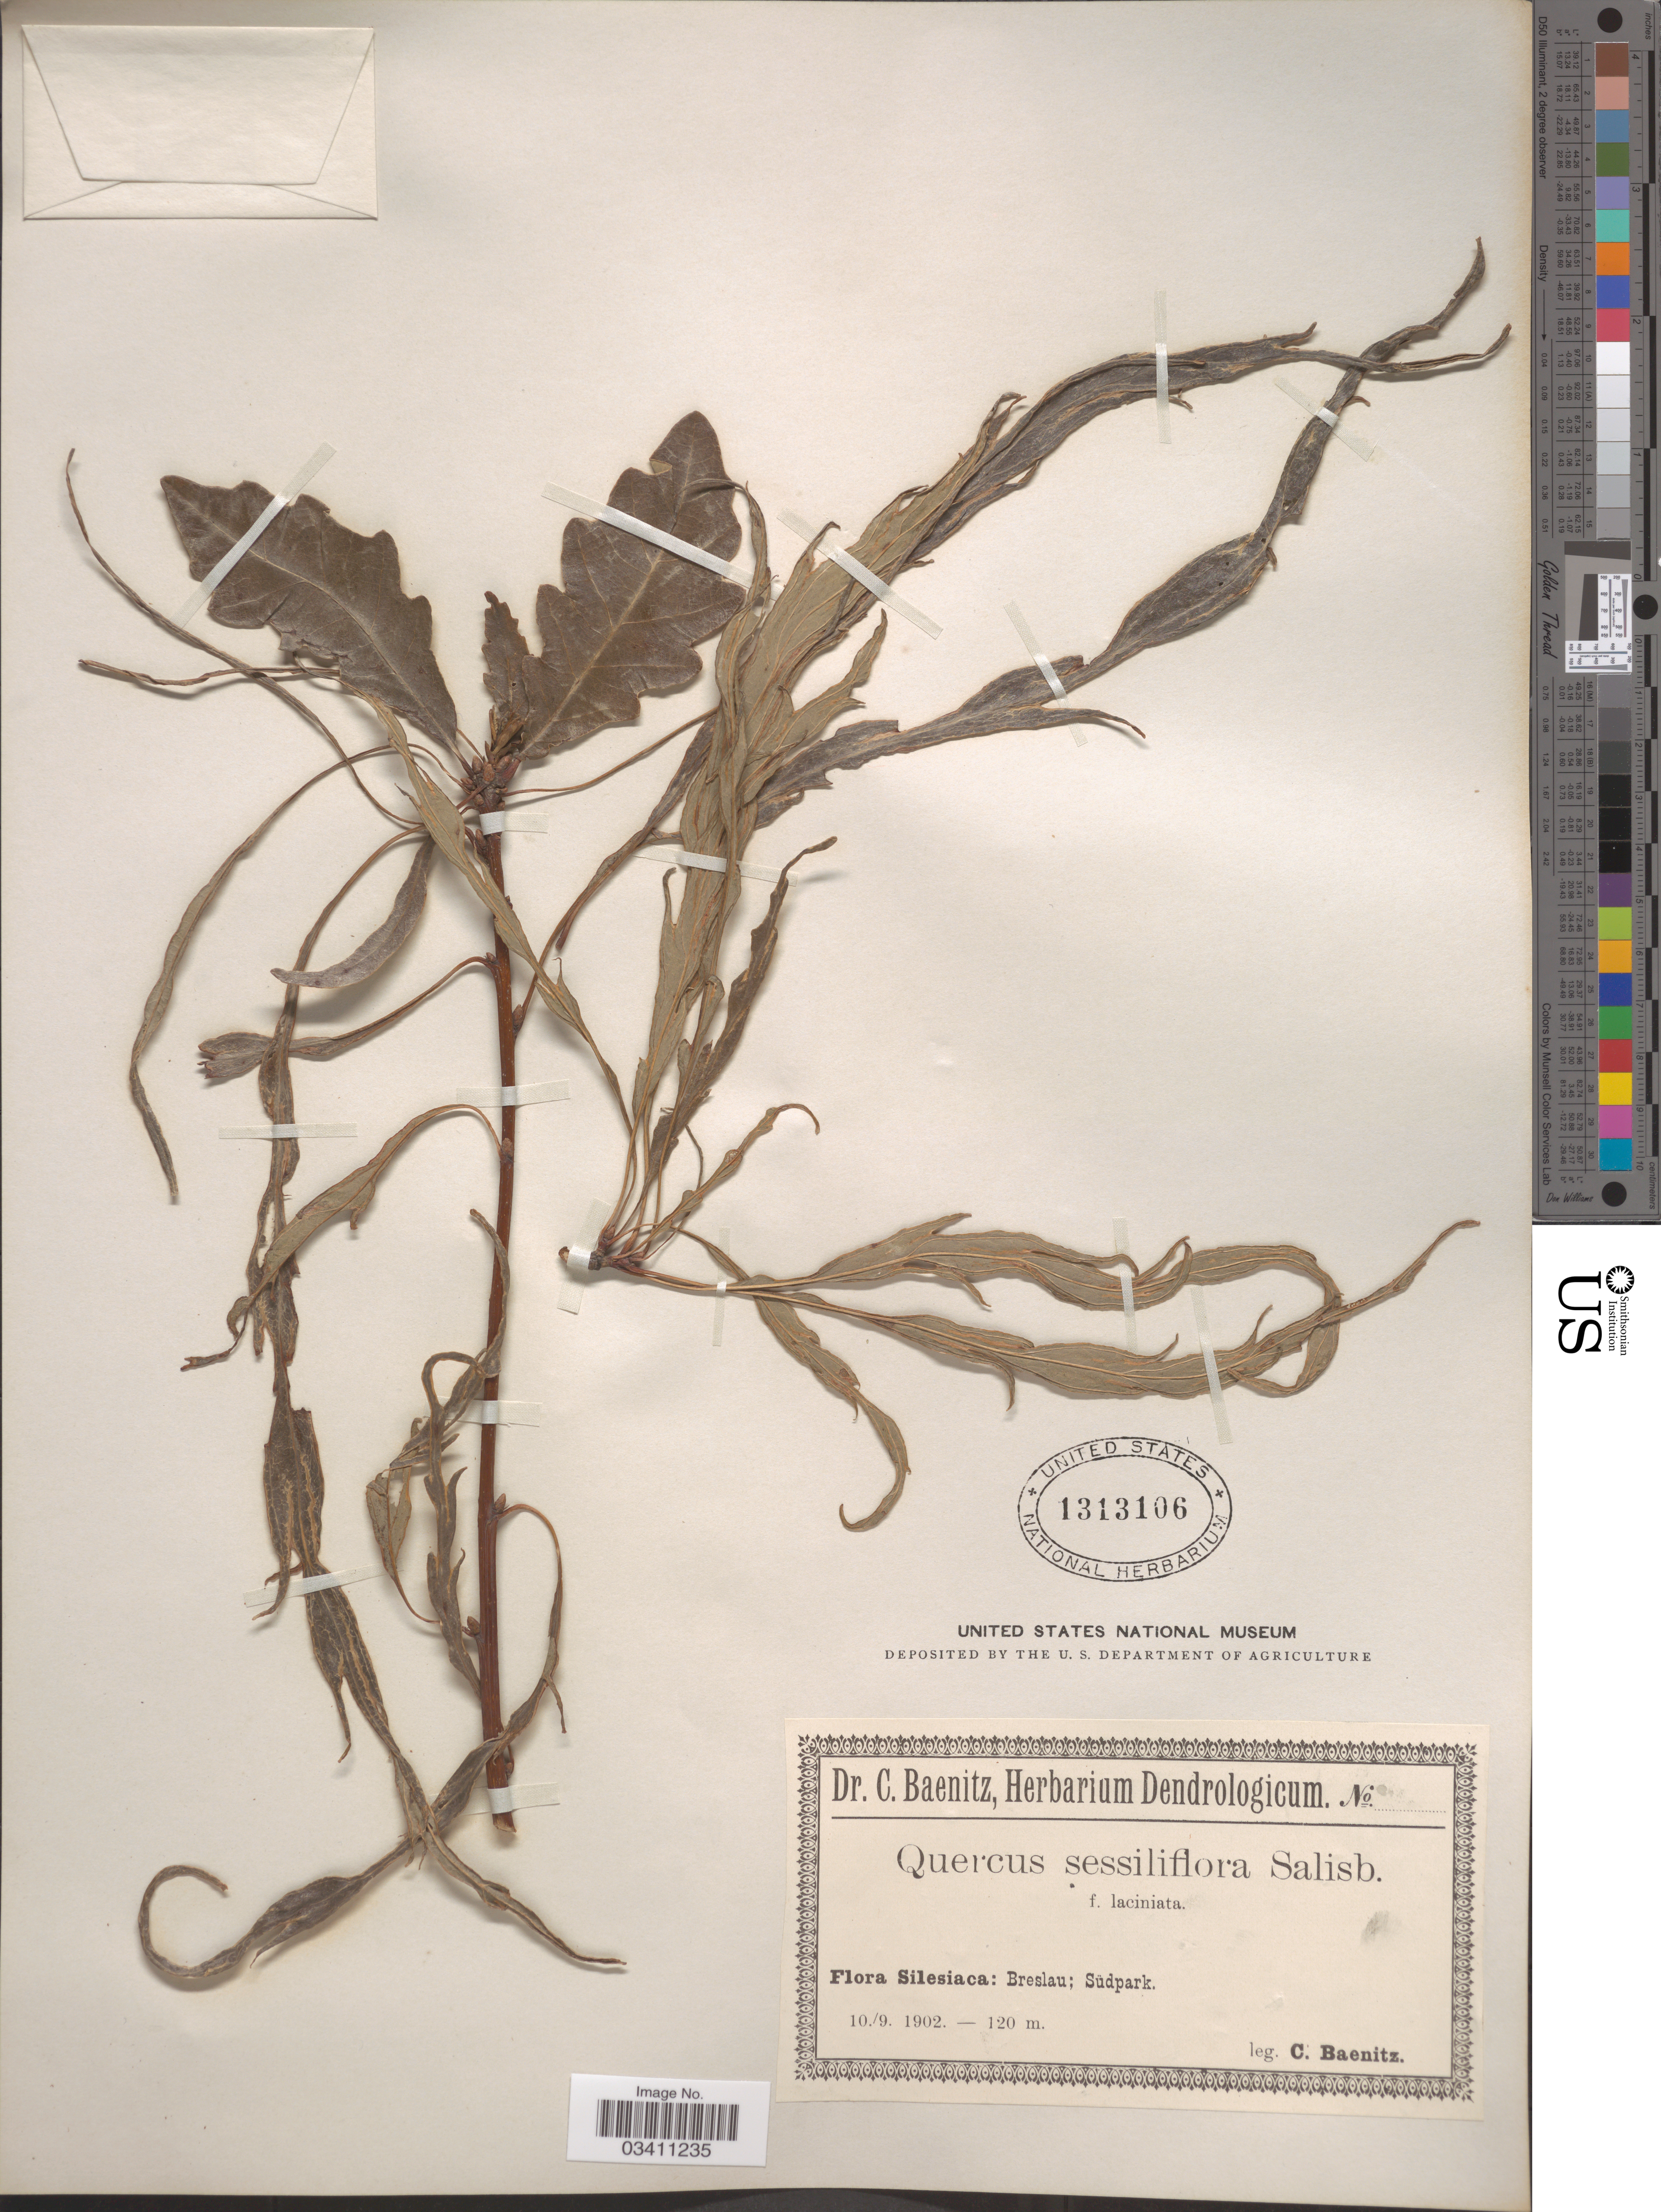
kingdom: Plantae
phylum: Tracheophyta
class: Magnoliopsida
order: Fagales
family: Fagaceae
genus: Quercus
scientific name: Quercus sessiliflora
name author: Salisb.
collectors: C. G. Baenitz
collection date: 1902-09-10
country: Poland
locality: Silesiaca: Breslau; Südpark.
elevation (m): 120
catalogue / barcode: US 1313106